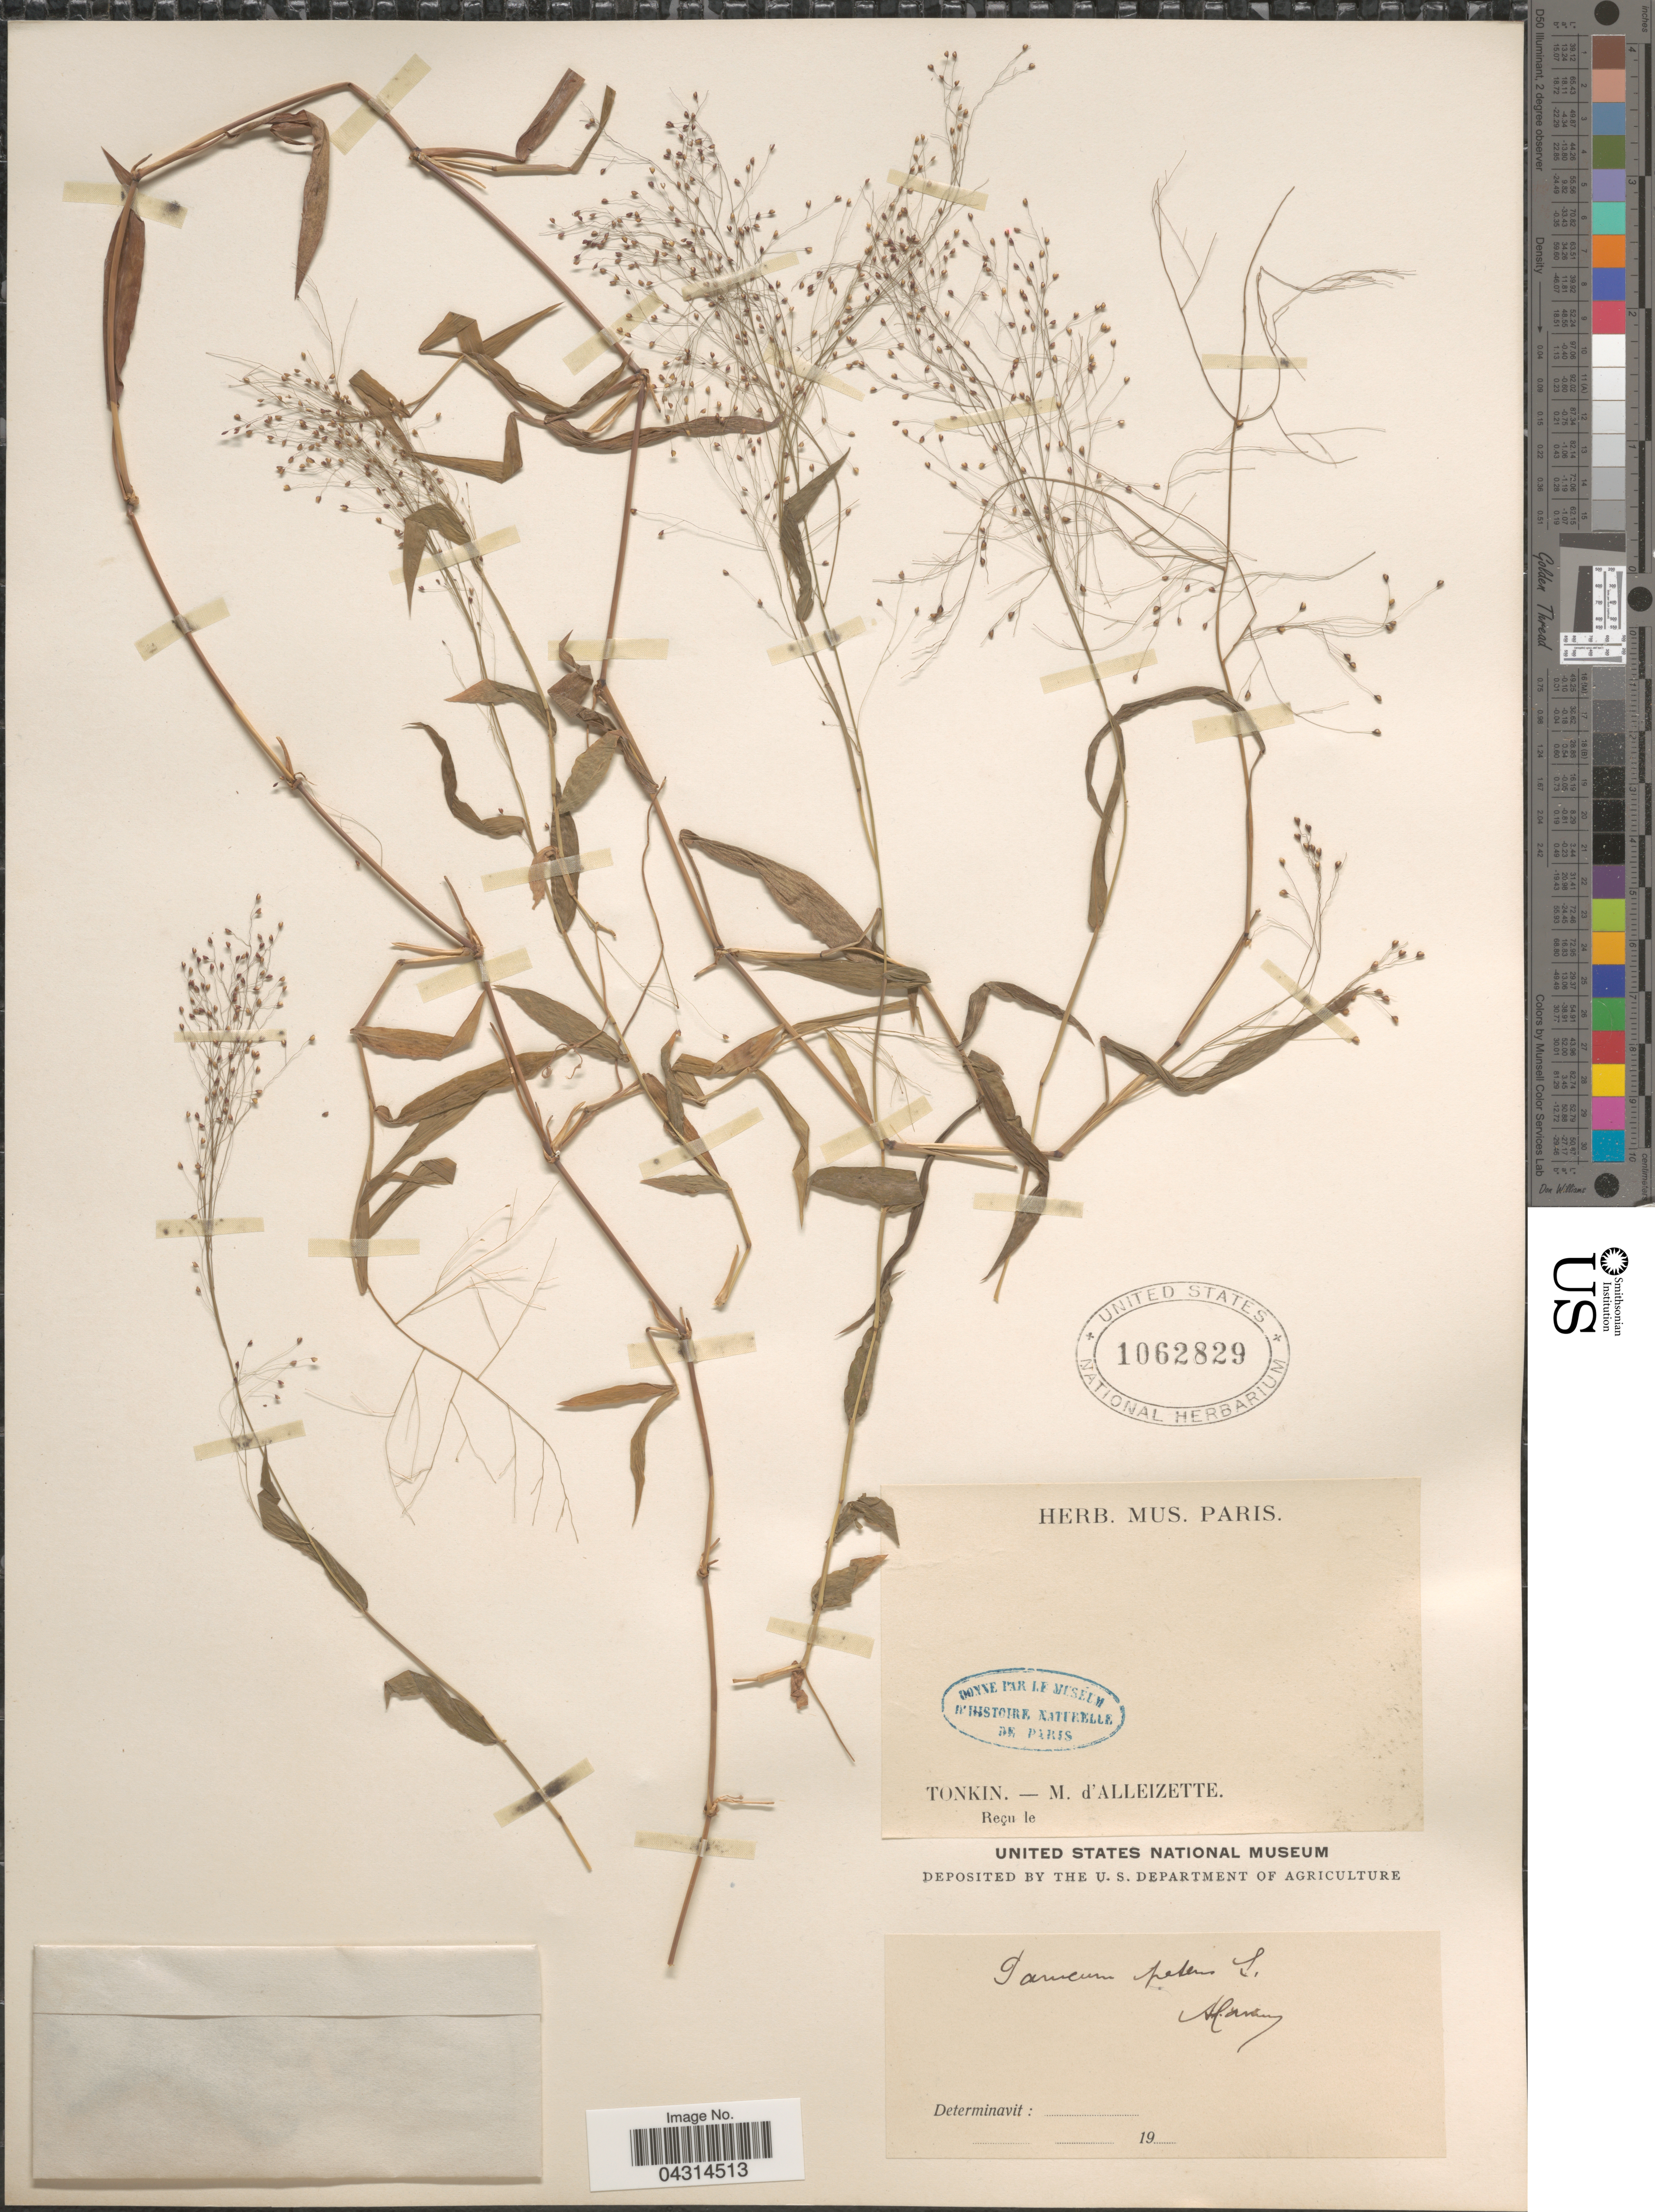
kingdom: Plantae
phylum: Tracheophyta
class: Liliopsida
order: Poales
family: Poaceae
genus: Cyrtococcum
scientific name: Cyrtococcum sp.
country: Vietnam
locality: M. d'Alleizette. Tonkin.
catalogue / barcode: US 1062829